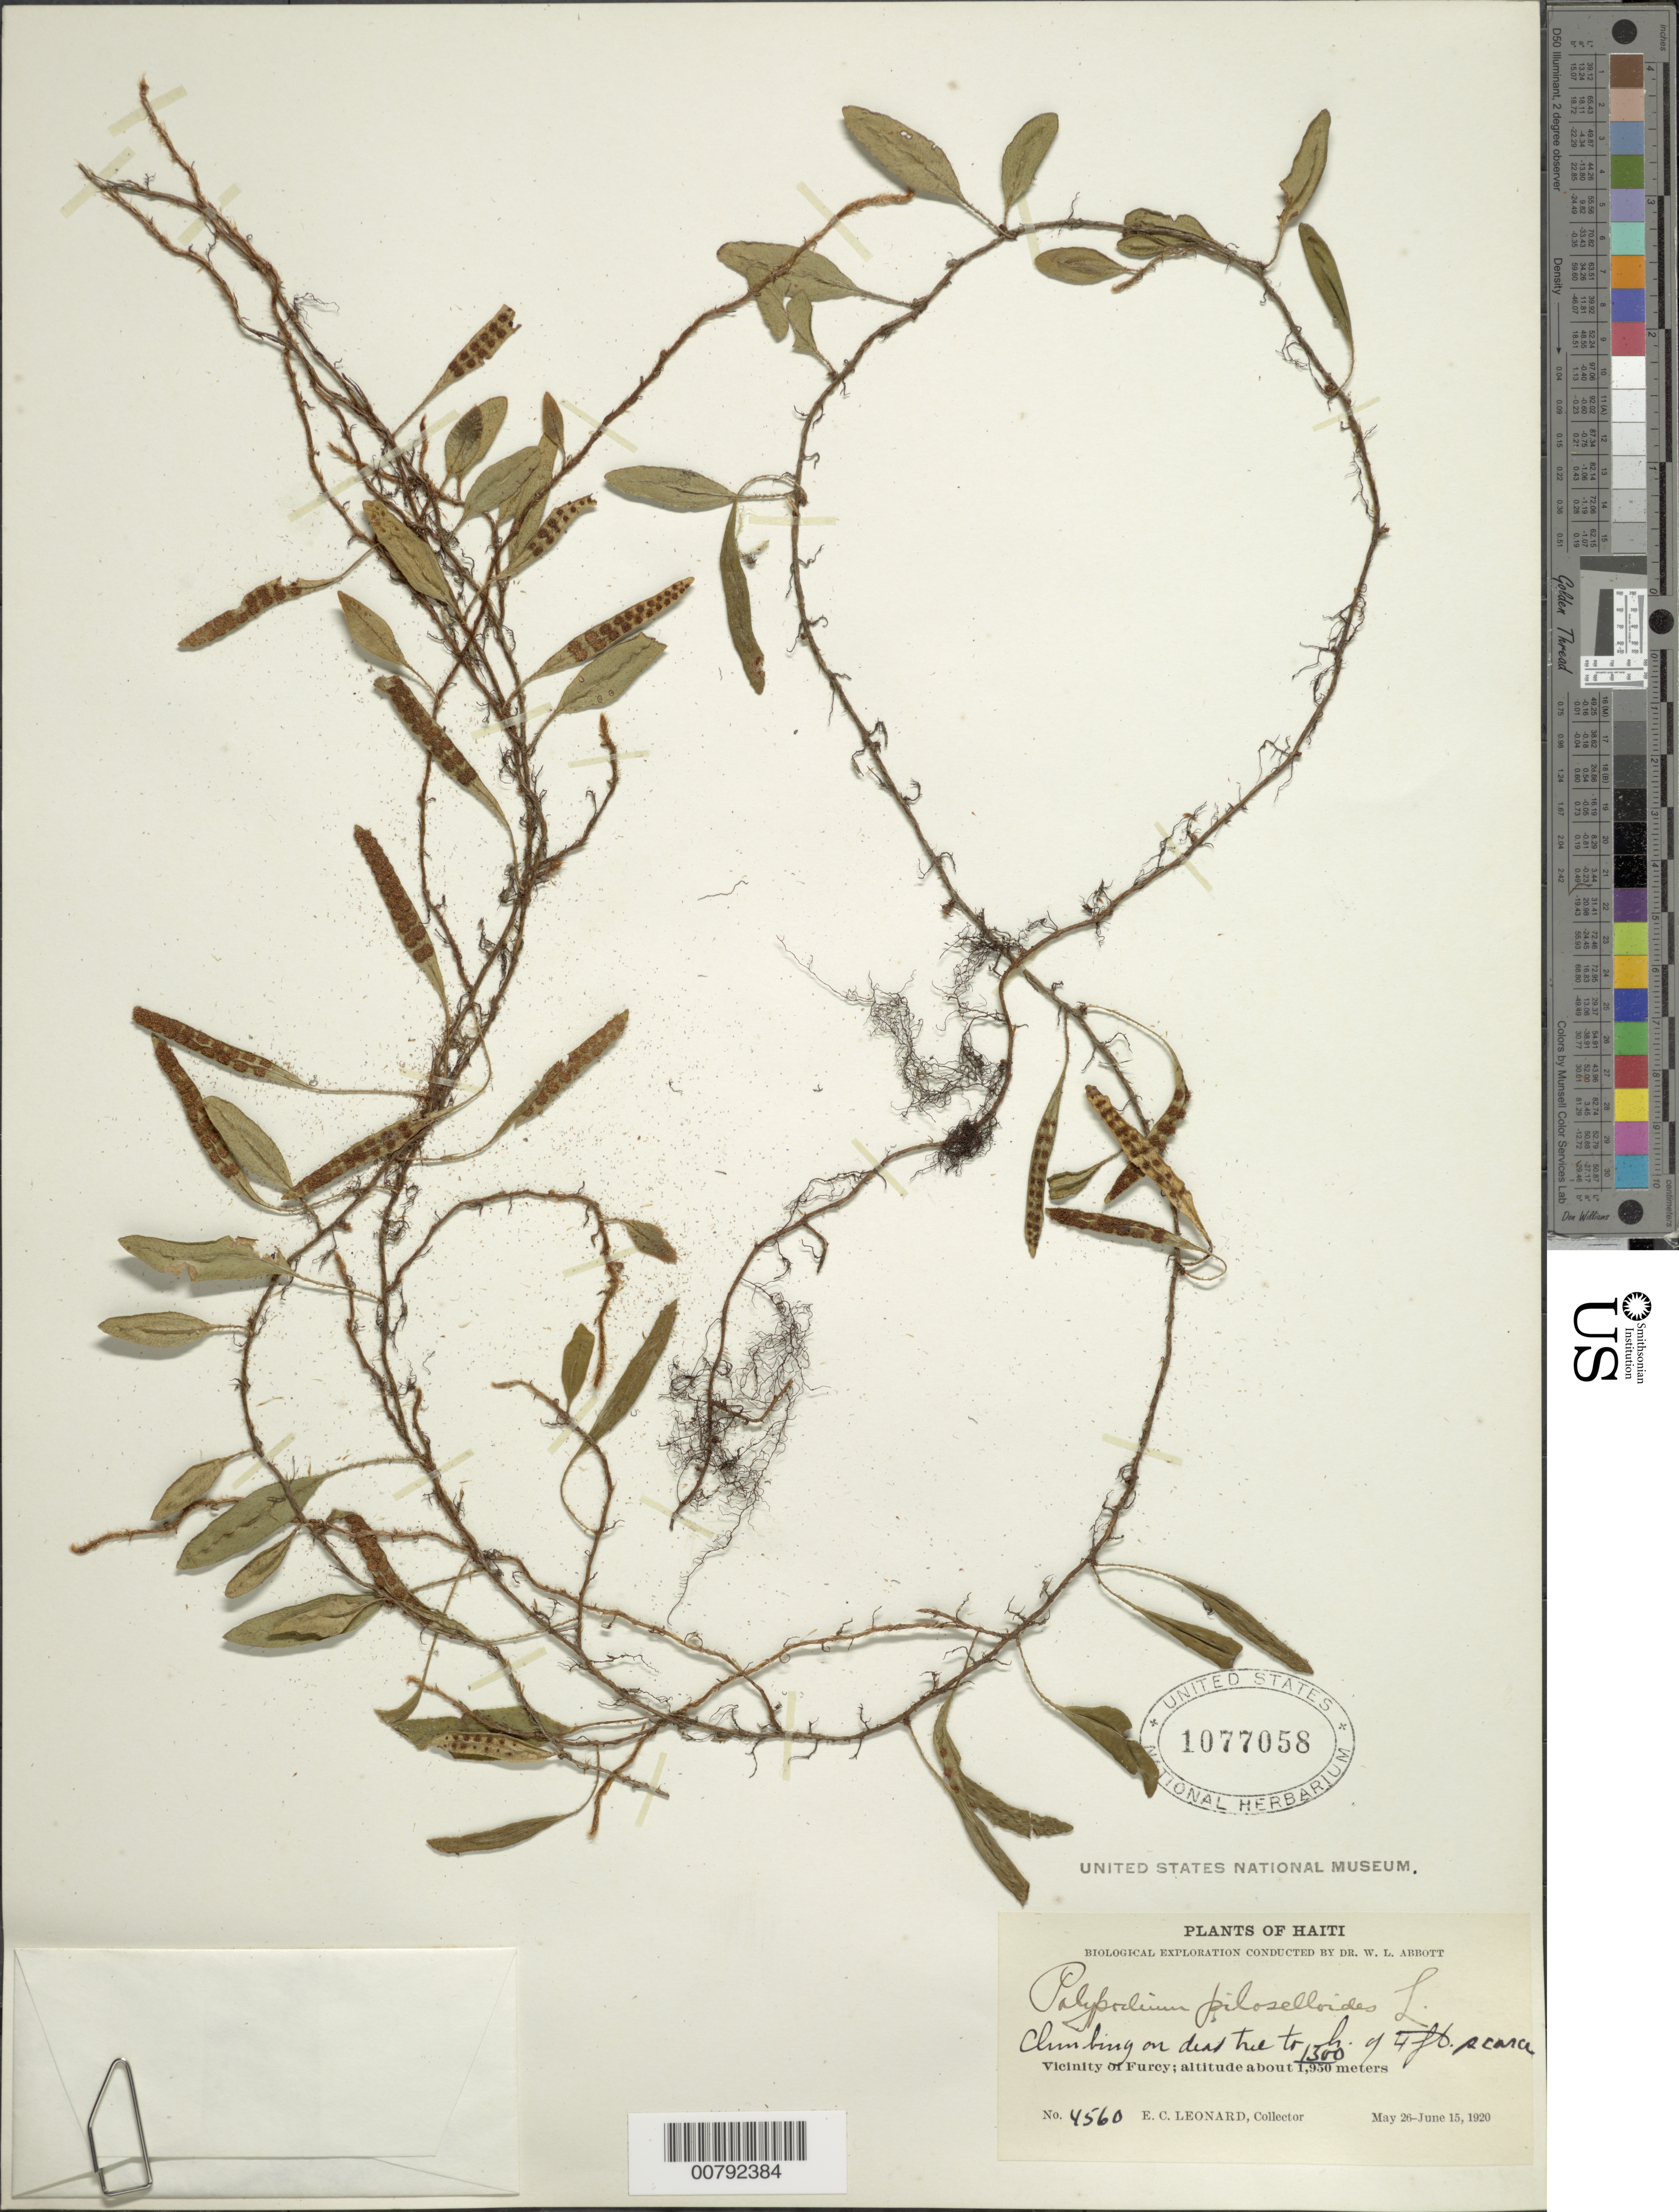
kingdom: Plantae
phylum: Tracheophyta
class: Polypodiopsida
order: Polypodiales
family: Polypodiaceae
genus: Microgramma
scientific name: Microgramma piloselloides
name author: (L.) Copel.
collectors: E. C. Leonard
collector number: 4560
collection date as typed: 26 May 1920 to 15 Jun 1920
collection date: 1920-05-26/1920-06-15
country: Haiti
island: Hispaniola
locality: Furcy vicinity, Boucandu River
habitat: Dead tree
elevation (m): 1300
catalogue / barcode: US 1077058